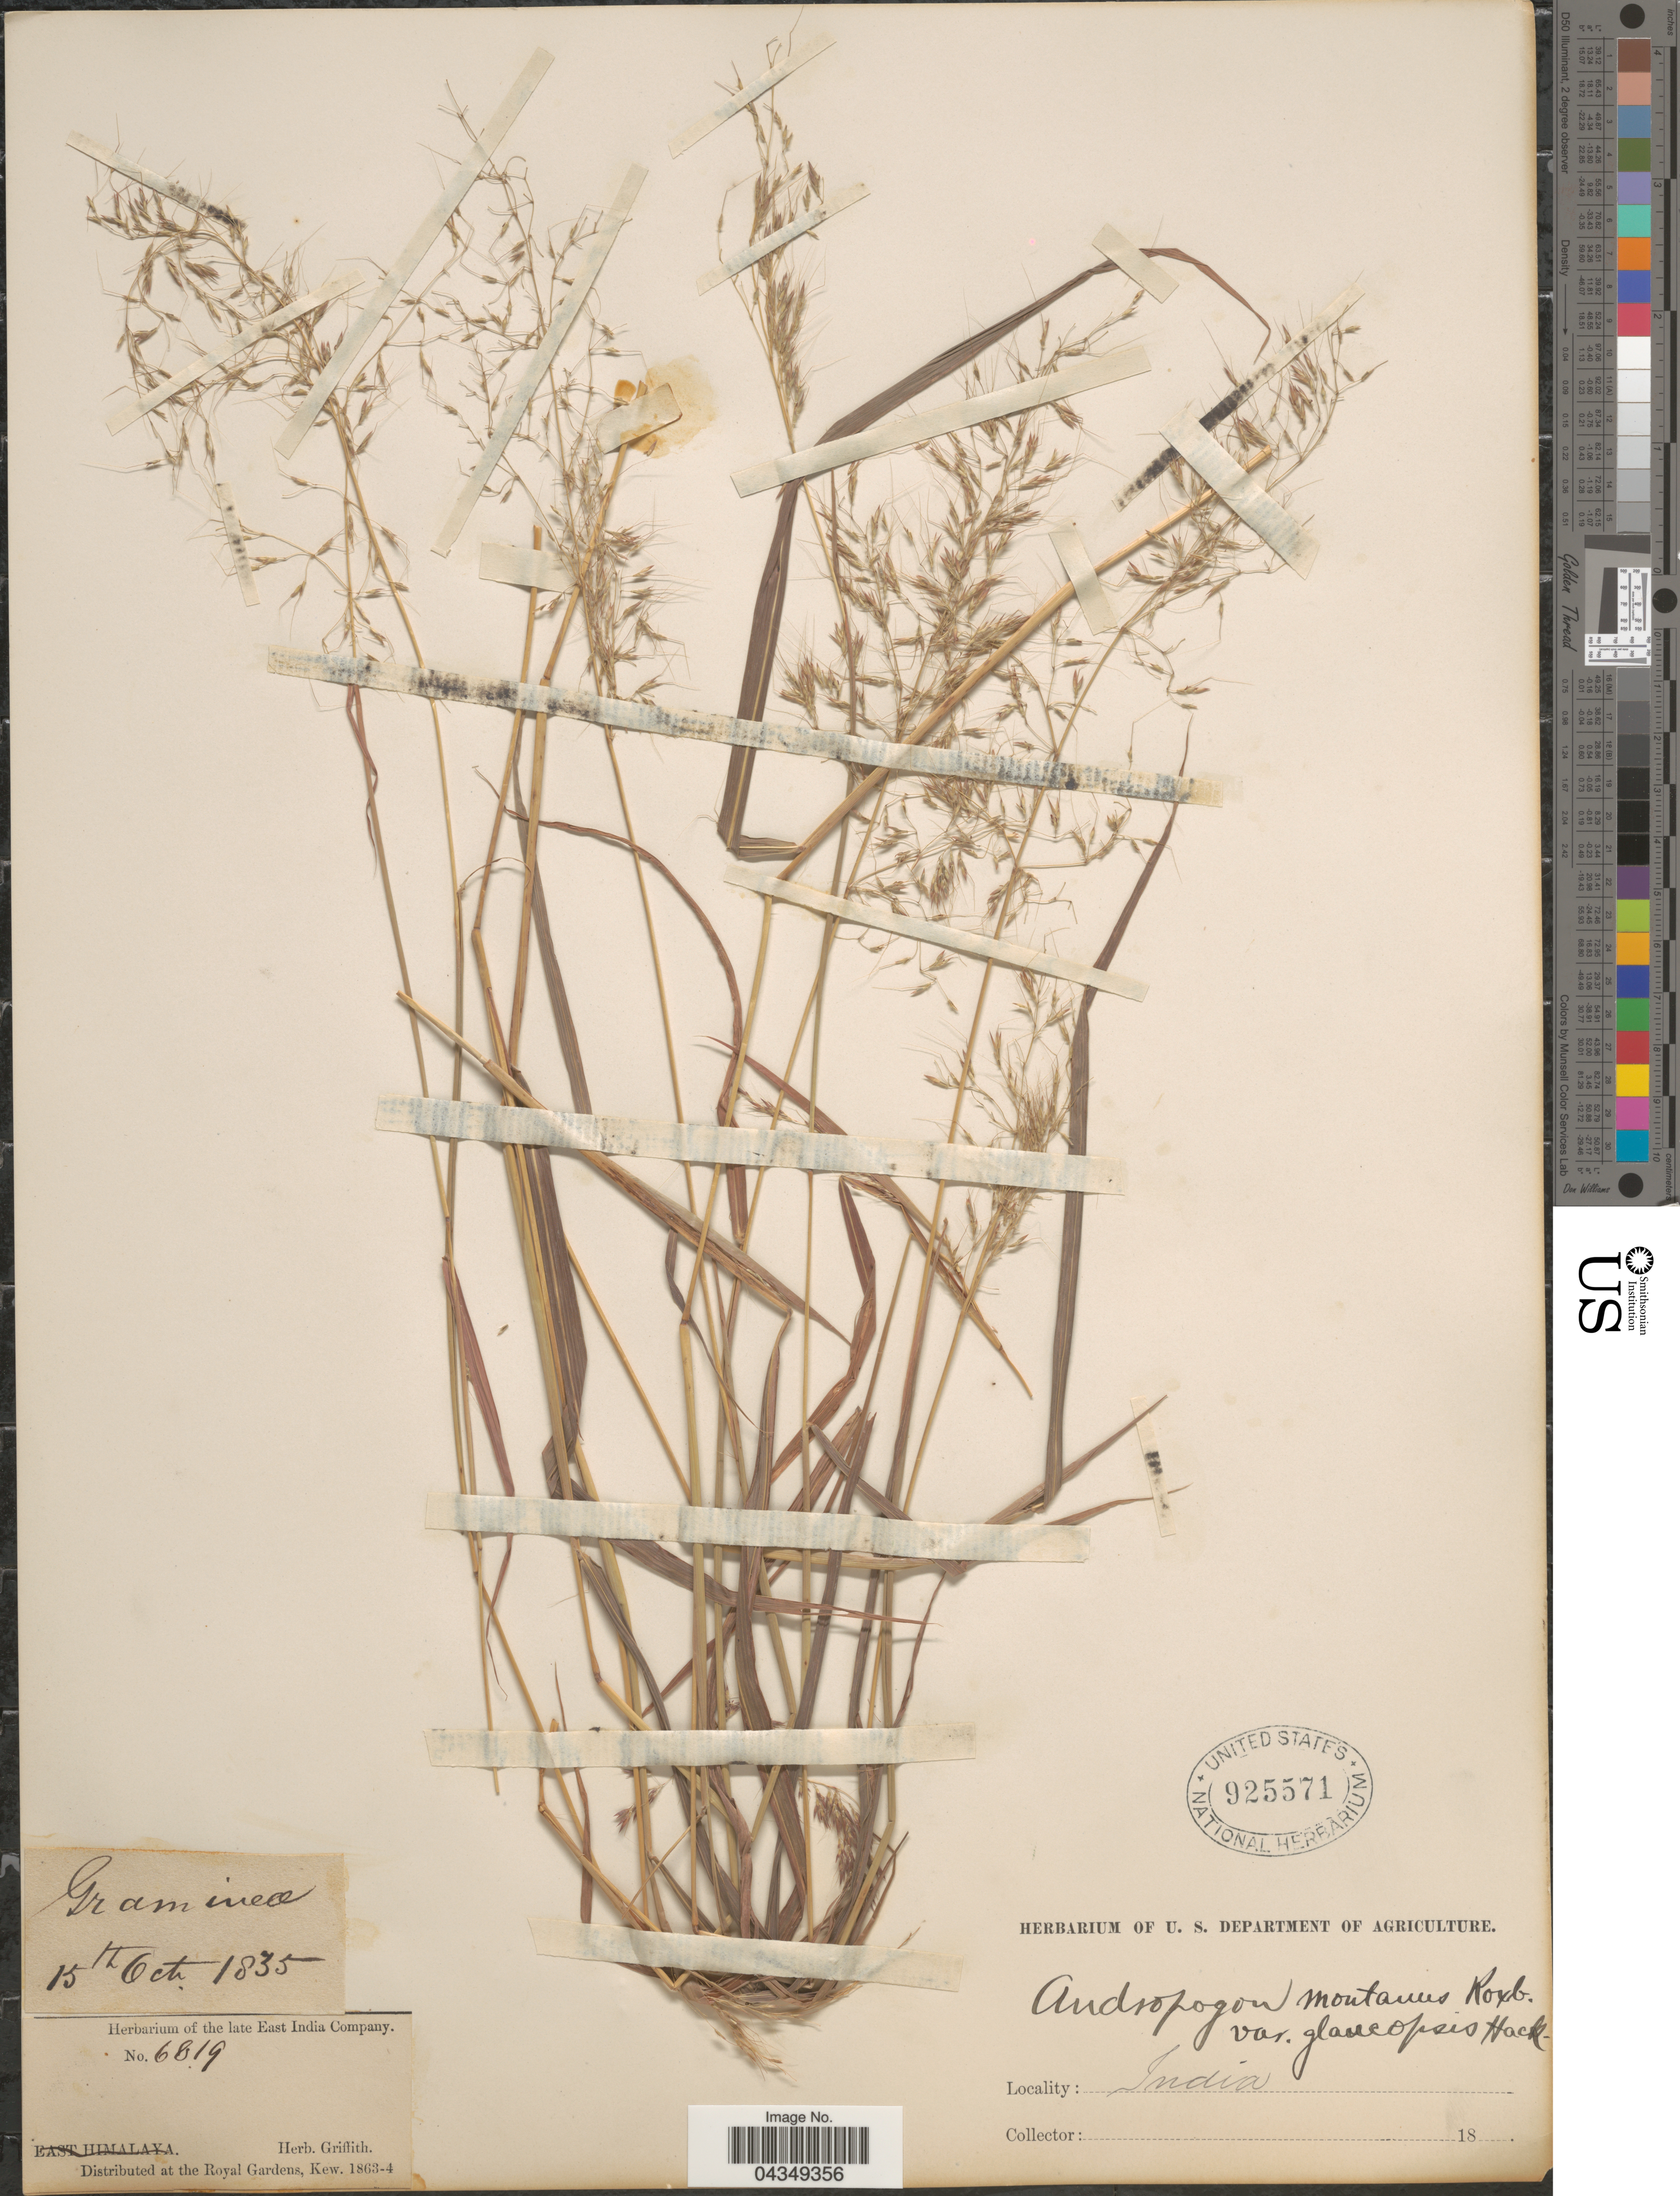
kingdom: Plantae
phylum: Tracheophyta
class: Liliopsida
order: Poales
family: Poaceae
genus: Capillipedium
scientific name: Capillipedium assimile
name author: (Steud.) A. Camus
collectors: ex herb. Griffith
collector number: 6819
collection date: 1835-10-15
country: India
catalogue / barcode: US 925571